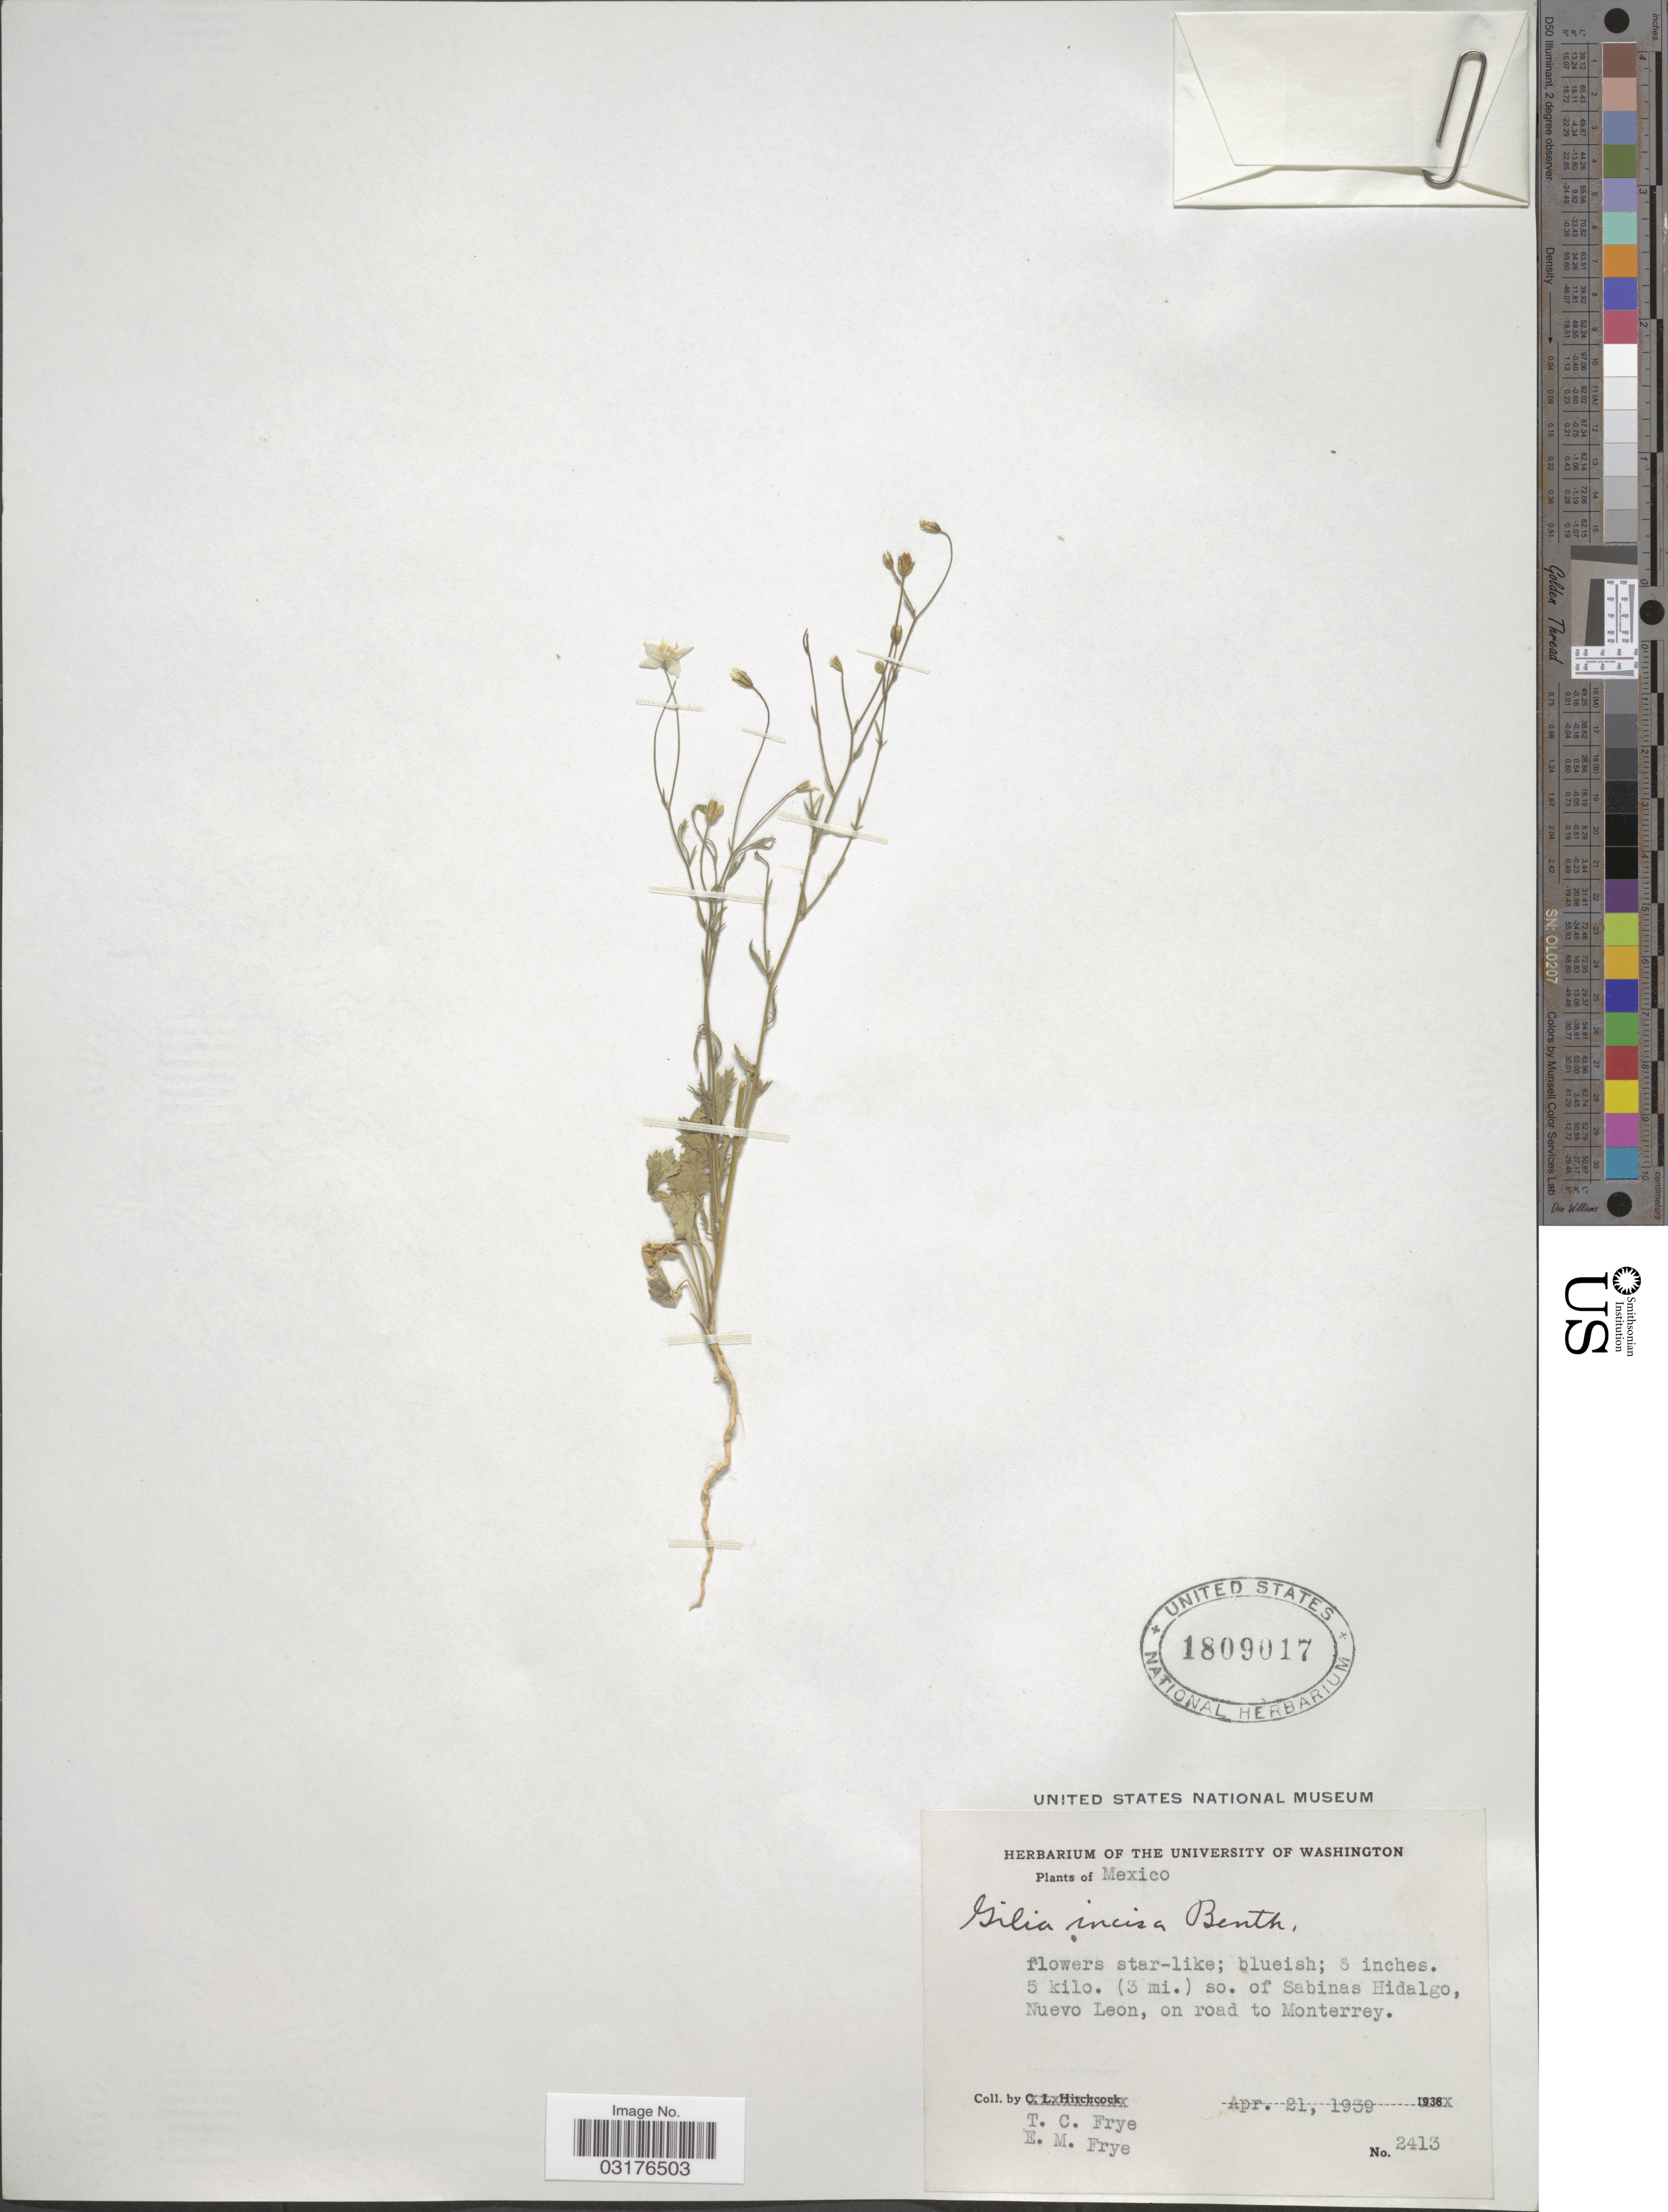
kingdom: Plantae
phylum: Tracheophyta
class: Magnoliopsida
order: Ericales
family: Polemoniaceae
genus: Giliastrum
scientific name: Giliastrum incisum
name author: (Benth.) J.M. Porter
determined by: Strong, Mark T., (BOT), Smithsonian Institution - National Museum of Natural History (UNITED STATES)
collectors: T. C. Frye & E. Frye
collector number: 2413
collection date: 1939-04-21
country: Mexico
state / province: Nuevo León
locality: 5 kilo. (3 mi.) so. of Sabinas Hidalgo, Nuevo Leon, on road to Monterrey.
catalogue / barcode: US 1809017